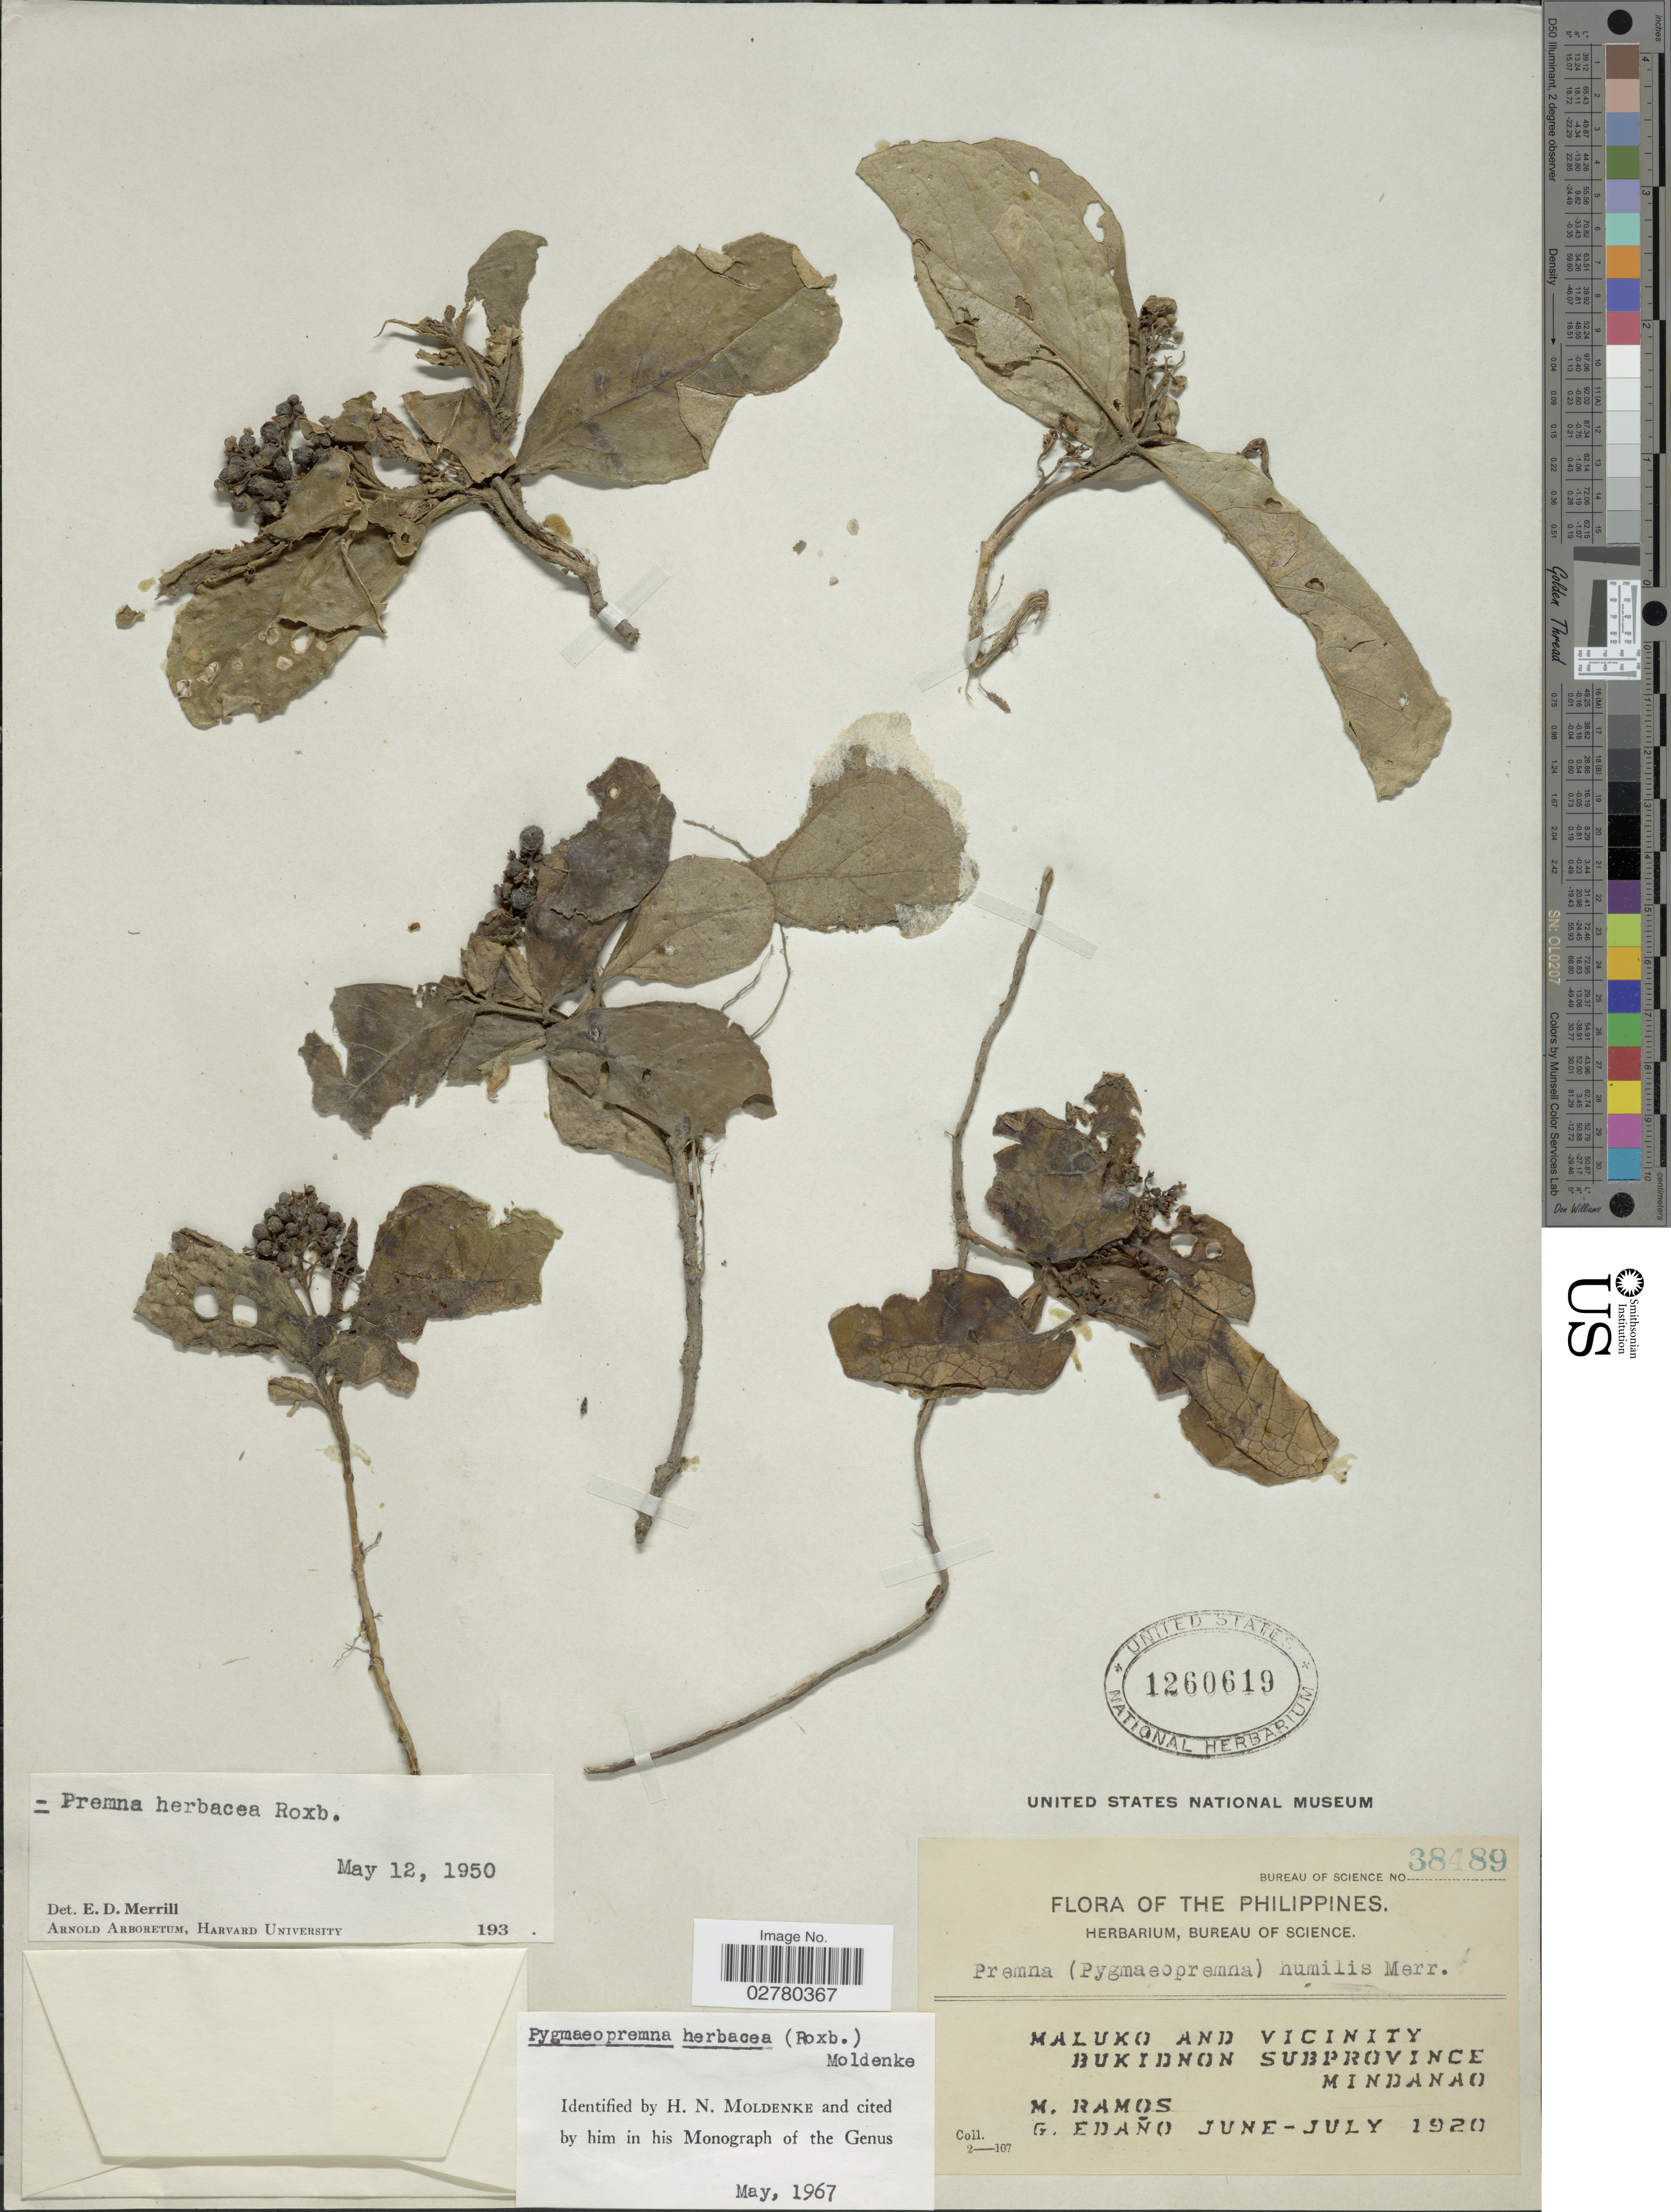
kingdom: Plantae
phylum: Tracheophyta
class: Magnoliopsida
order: Lamiales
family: Lamiaceae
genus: Premna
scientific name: Premna herbacea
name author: Roxb.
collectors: M. Ramos & G. Edaño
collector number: Bureau of Science 38489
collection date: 1920-06/1920-07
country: Philippines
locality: Maluko and vicinity, Bukidnon Subprovince, Mindanao.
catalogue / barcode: US 1260619